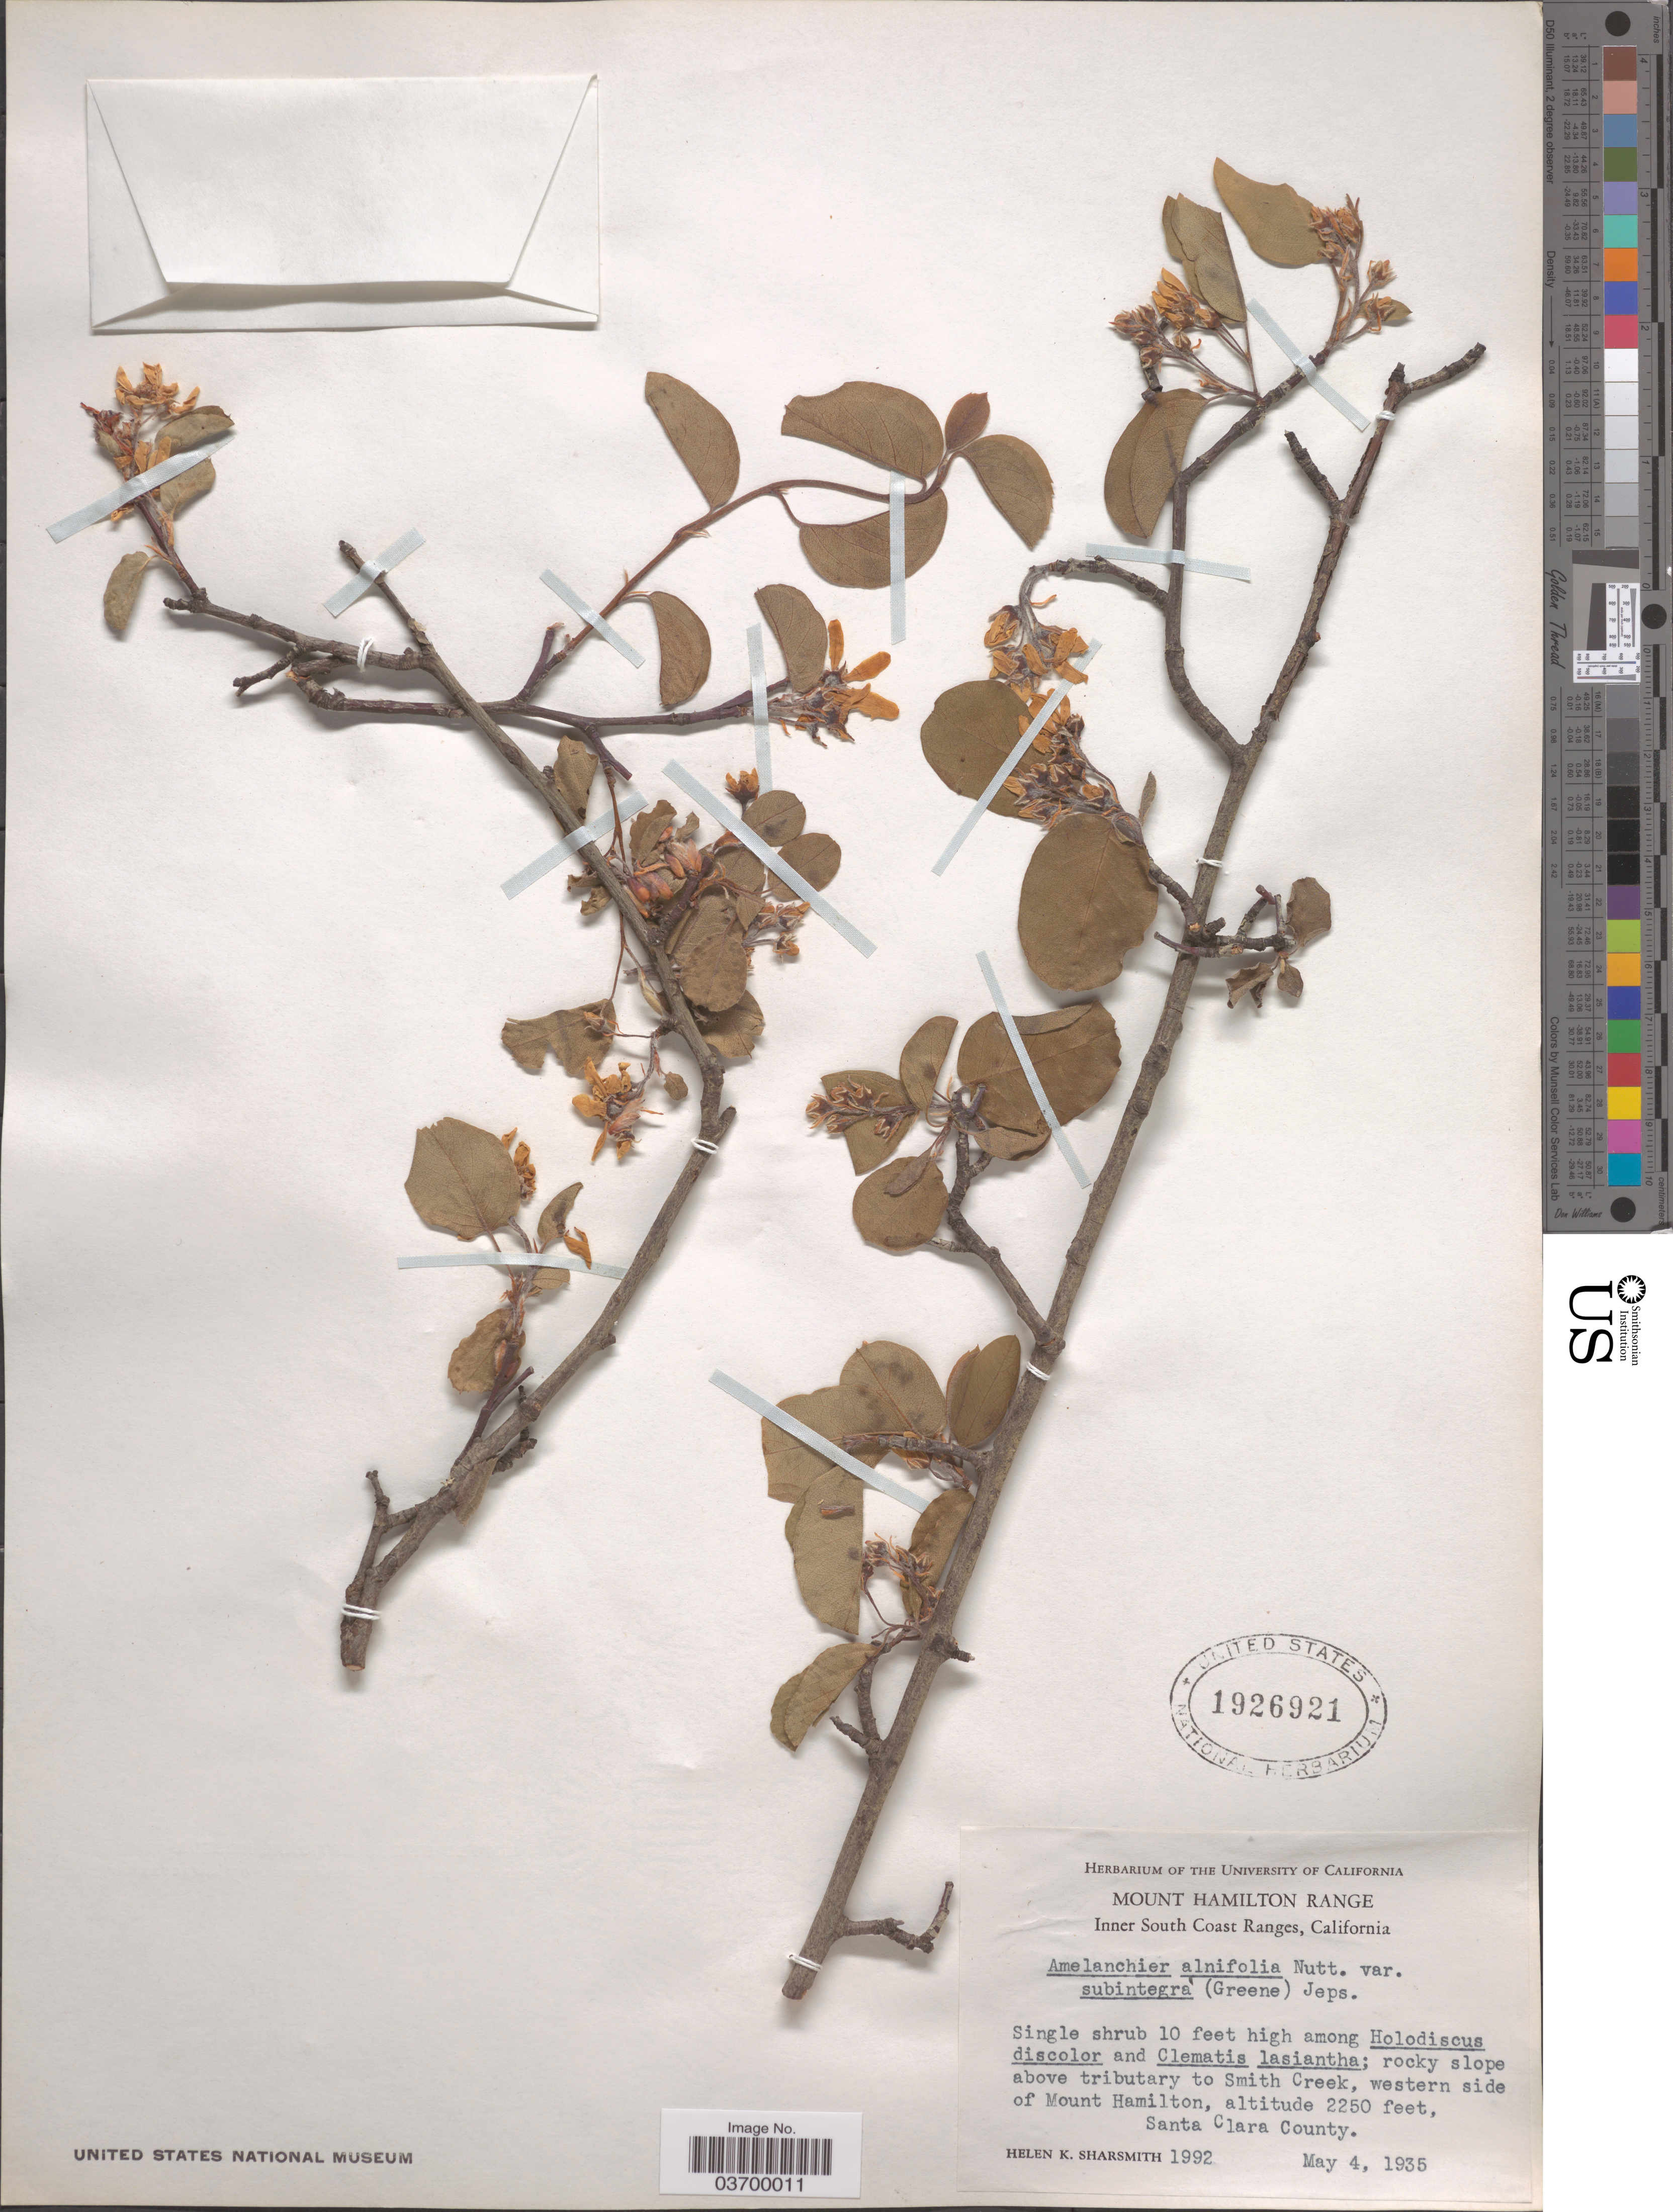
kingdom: Plantae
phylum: Tracheophyta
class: Magnoliopsida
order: Rosales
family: Rosaceae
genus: Amelanchier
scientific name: Amelanchier alnifolia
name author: (Nutt.) Nutt. ex M. Roem.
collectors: H. Sharsmith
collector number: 1992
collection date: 1935-05-04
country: United States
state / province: California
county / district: Santa Clara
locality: Mount Hamilton Range, Inner South Coast Ranges. Rocky slope above tributary to Smith Creek, western side of Mount Hamilton, Santa Clara County.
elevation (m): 686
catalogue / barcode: US 1926921